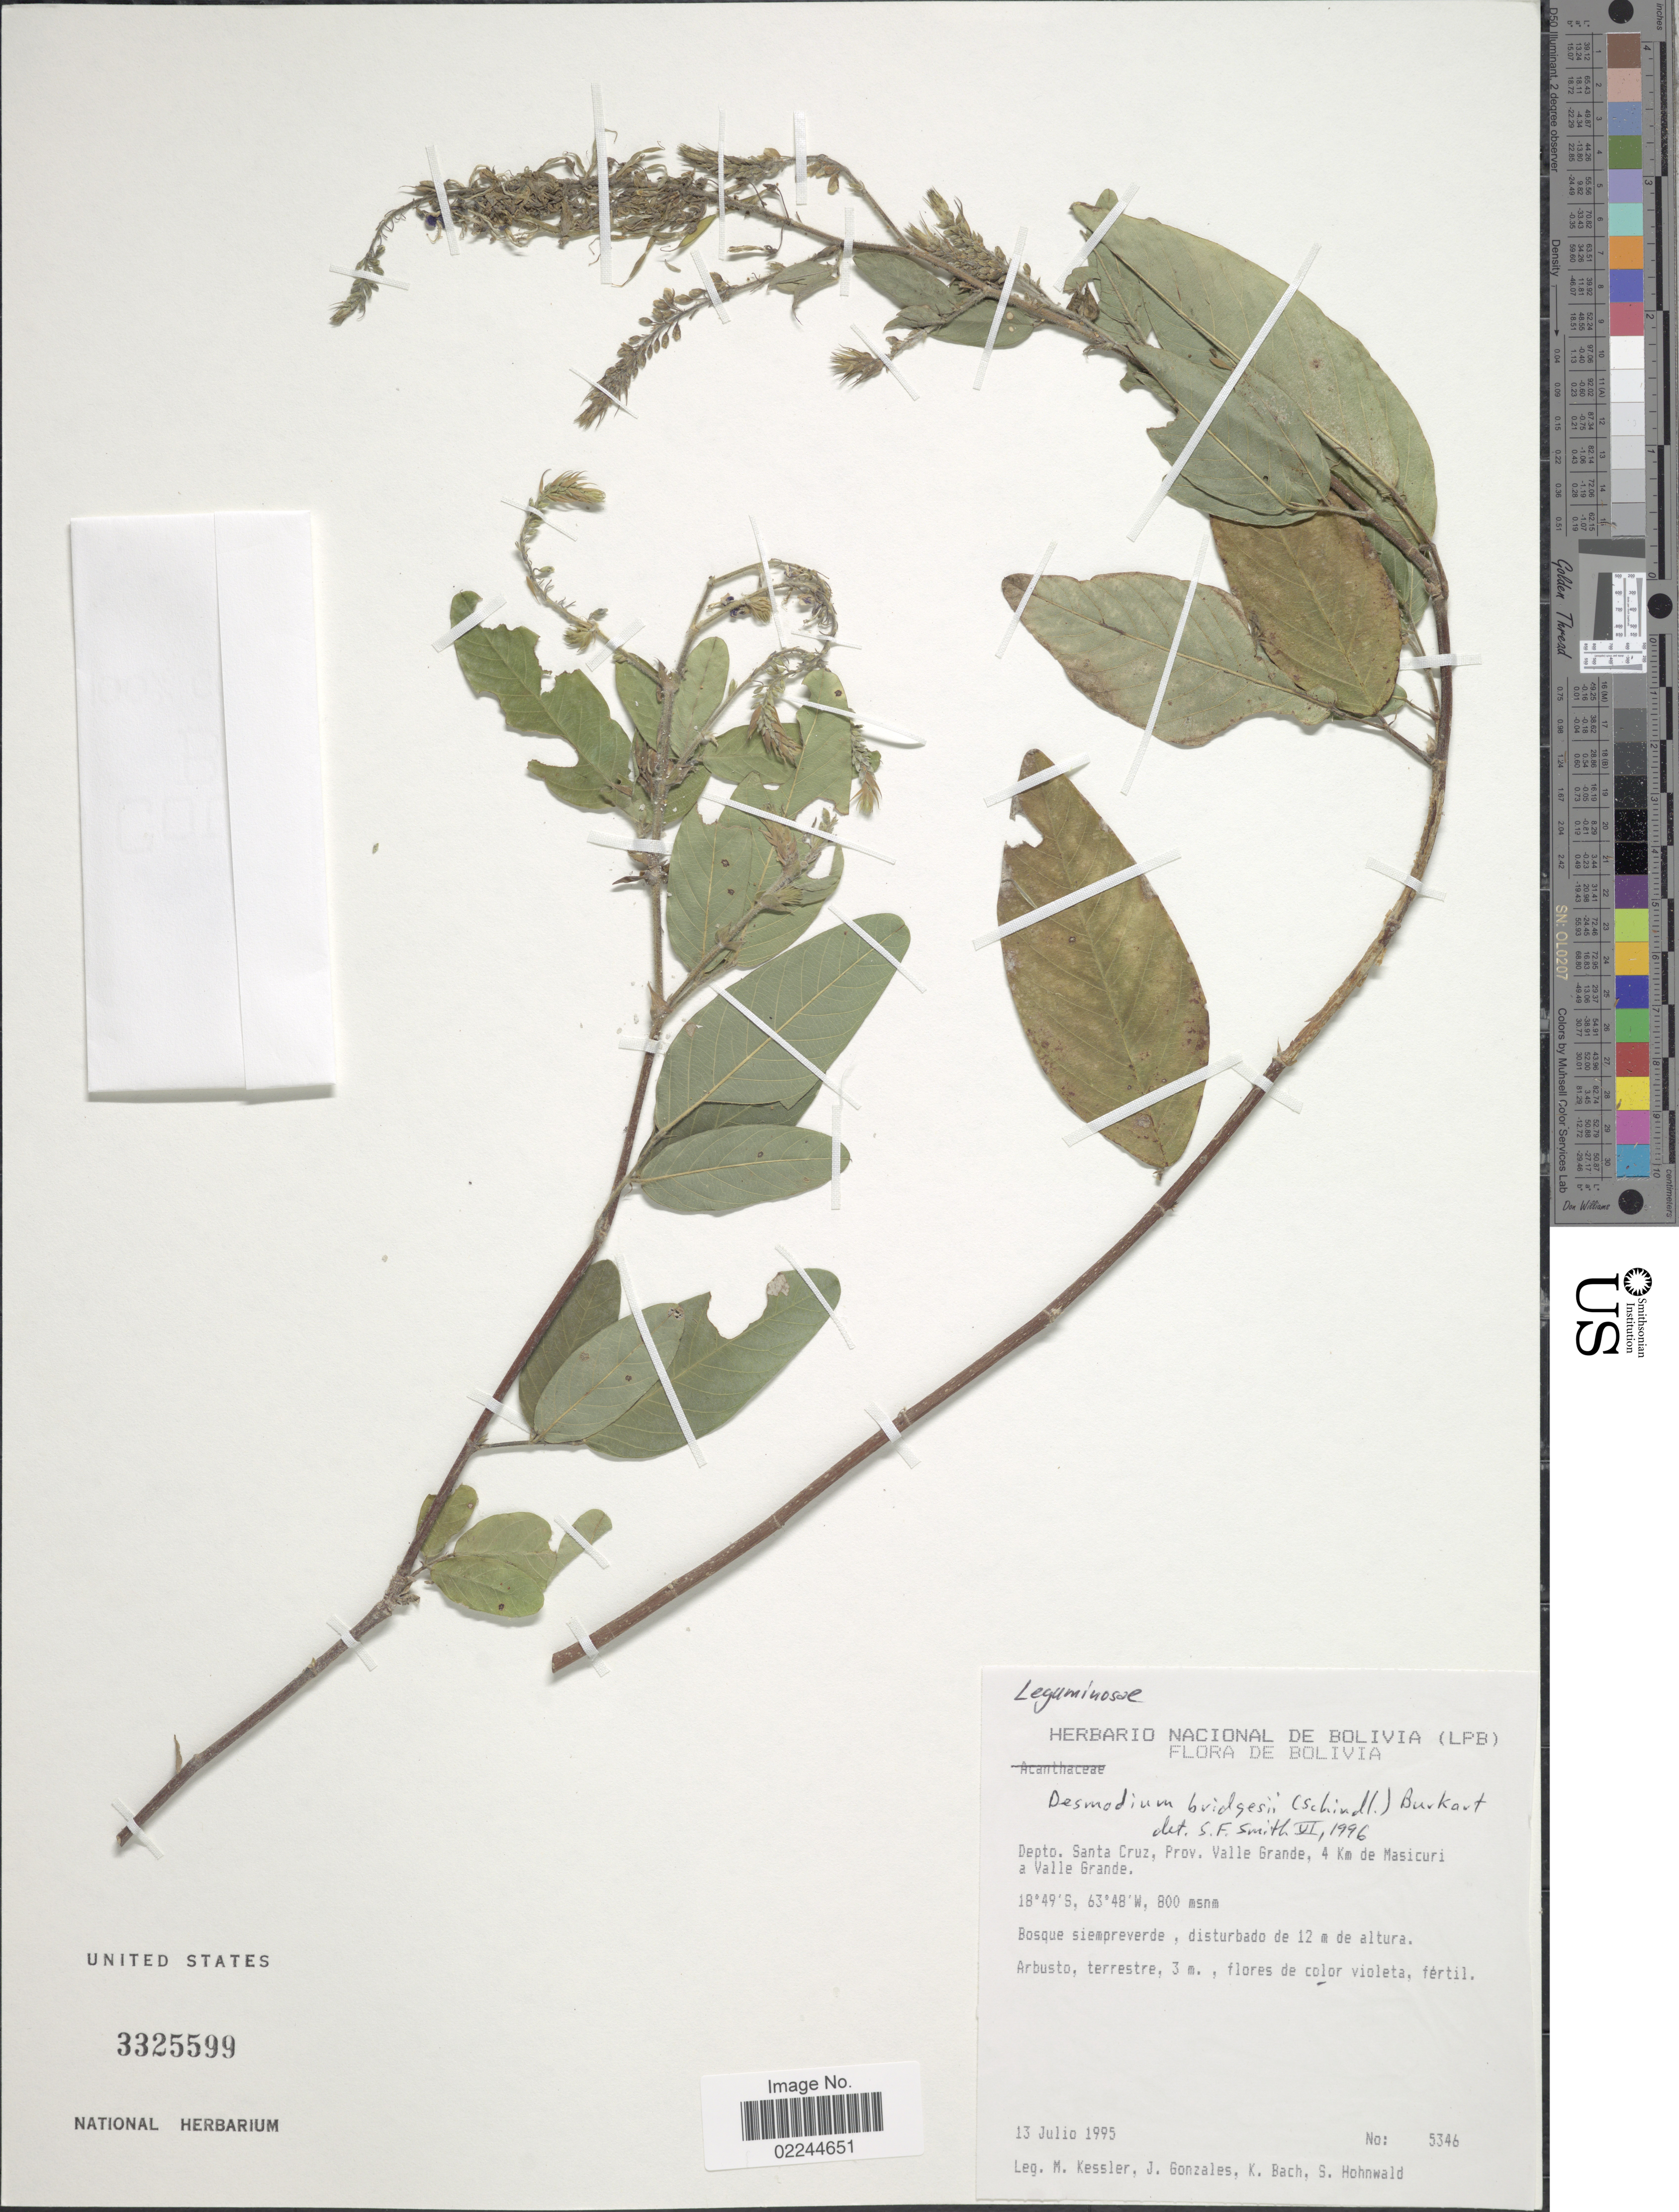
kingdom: Plantae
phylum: Tracheophyta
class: Magnoliopsida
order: Fabales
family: Fabaceae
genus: Desmodium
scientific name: Desmodium bridgesii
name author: (Schindl.) Burkart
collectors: M. Kessler, J. Gonzales, K. Bach & S. Hohnwald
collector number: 5346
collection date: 1995-07-13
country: Bolivia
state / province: Santa Cruz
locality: Prov. Valle Grande, 4 km de Masicuri a Valle Grande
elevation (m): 800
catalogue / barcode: US 3325599